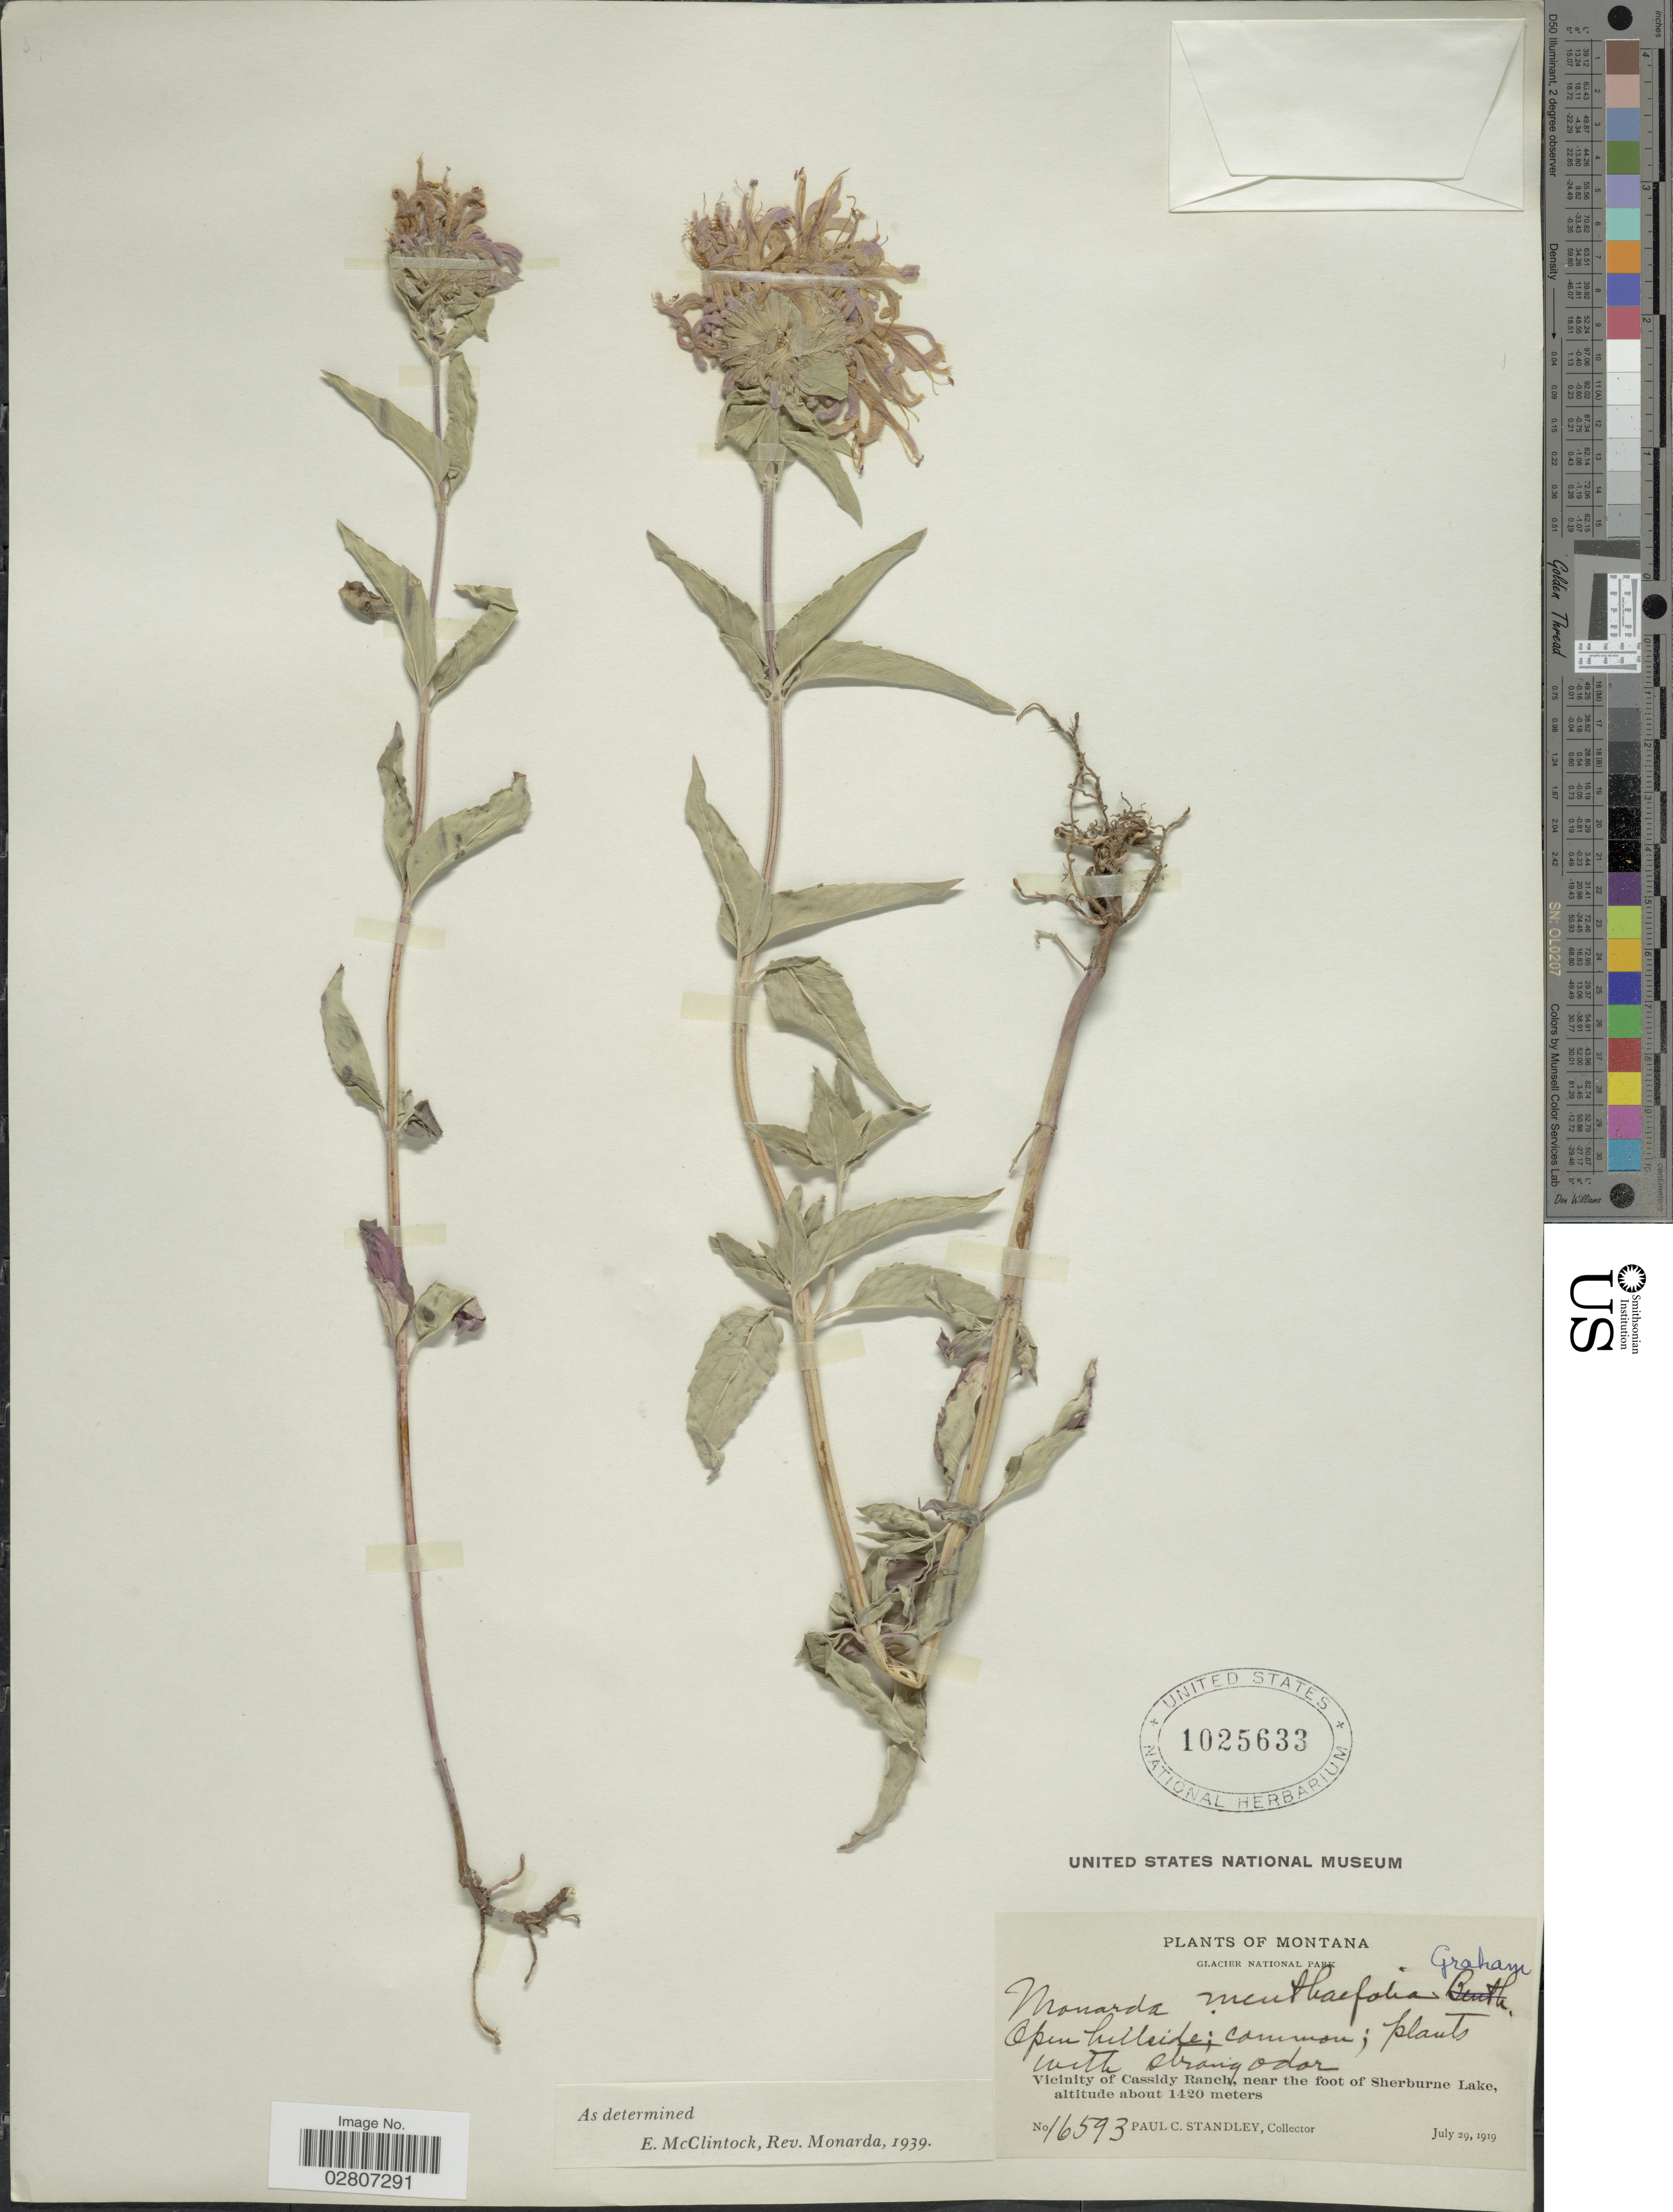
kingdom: Plantae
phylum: Tracheophyta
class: Magnoliopsida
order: Lamiales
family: Lamiaceae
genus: Monarda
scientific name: Monarda fistulosa var. menthifolia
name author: (Graham) Fernald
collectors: P. C. Standley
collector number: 16593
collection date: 1919-07-29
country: United States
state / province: Montana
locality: Glacier National Park. Vicinity of Cassidy Ranch, near the foot of Sherburne Lake.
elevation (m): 1420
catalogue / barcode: US 1025633